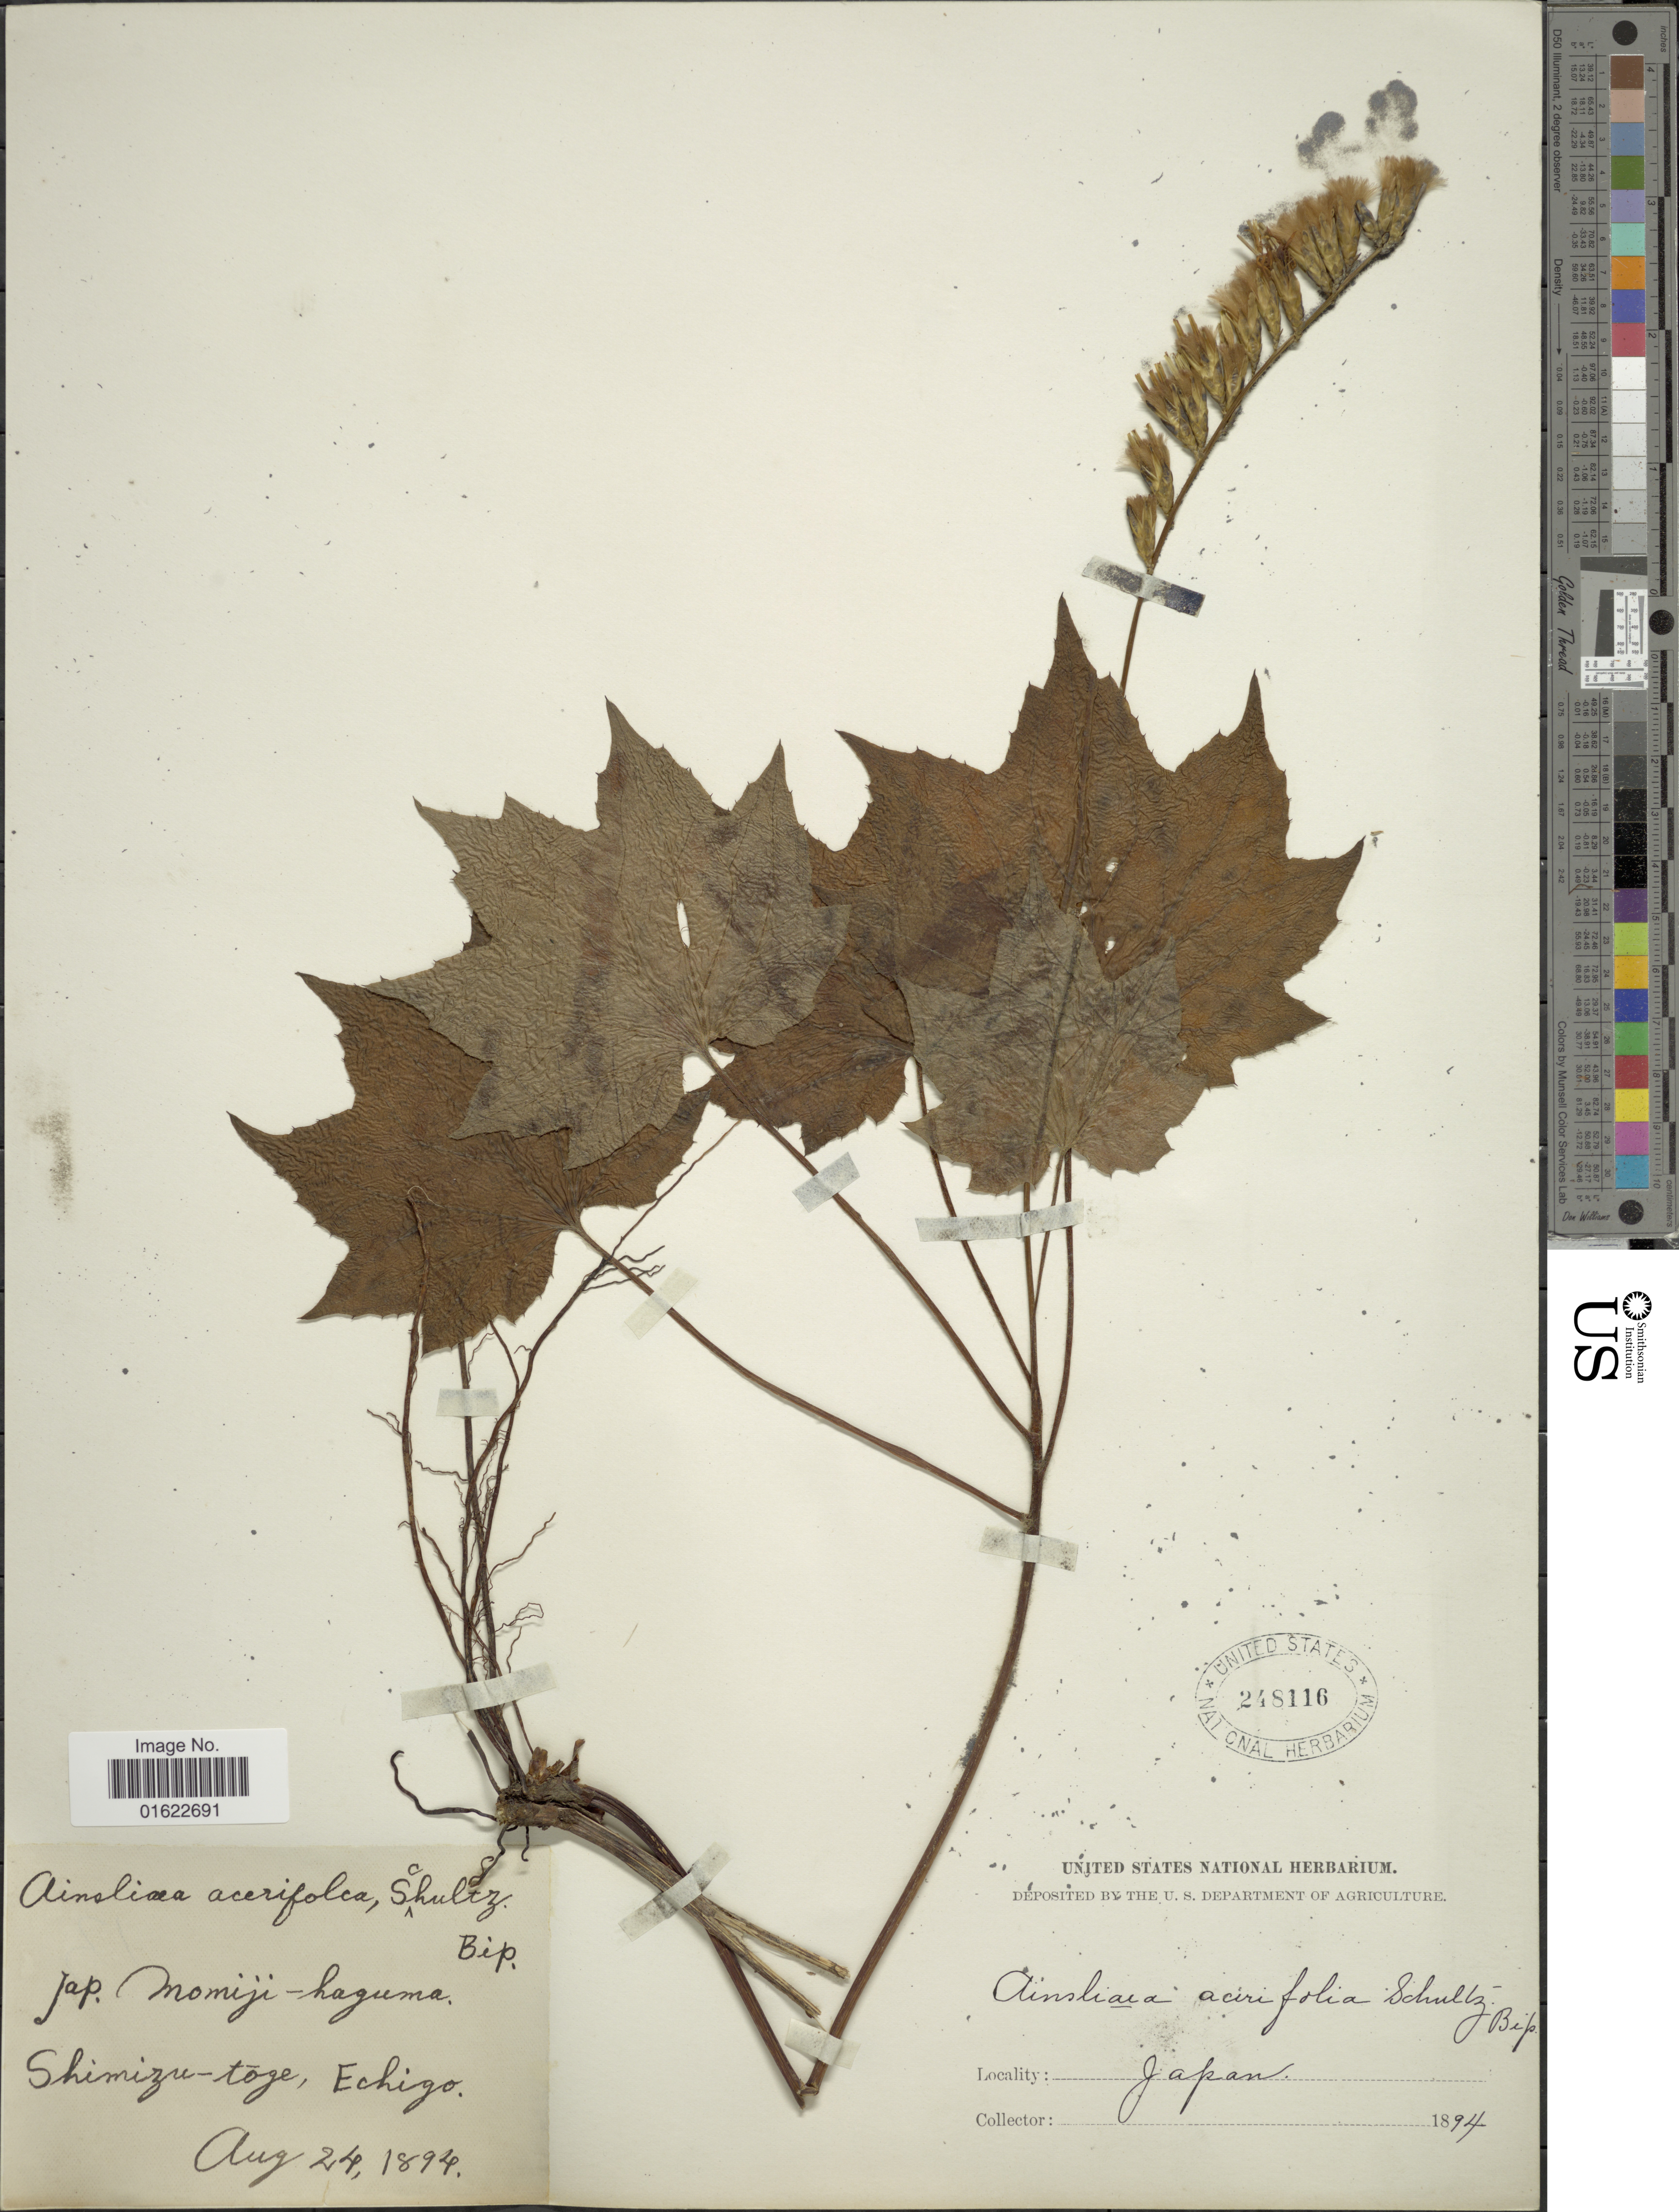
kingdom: Plantae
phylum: Tracheophyta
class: Magnoliopsida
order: Asterales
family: Asteraceae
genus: Ainsliaea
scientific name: Ainsliaea acerifolia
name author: Sch. Bip.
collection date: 1894-08-24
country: Japan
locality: Shimizu-toge, Echigo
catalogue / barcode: US 248116